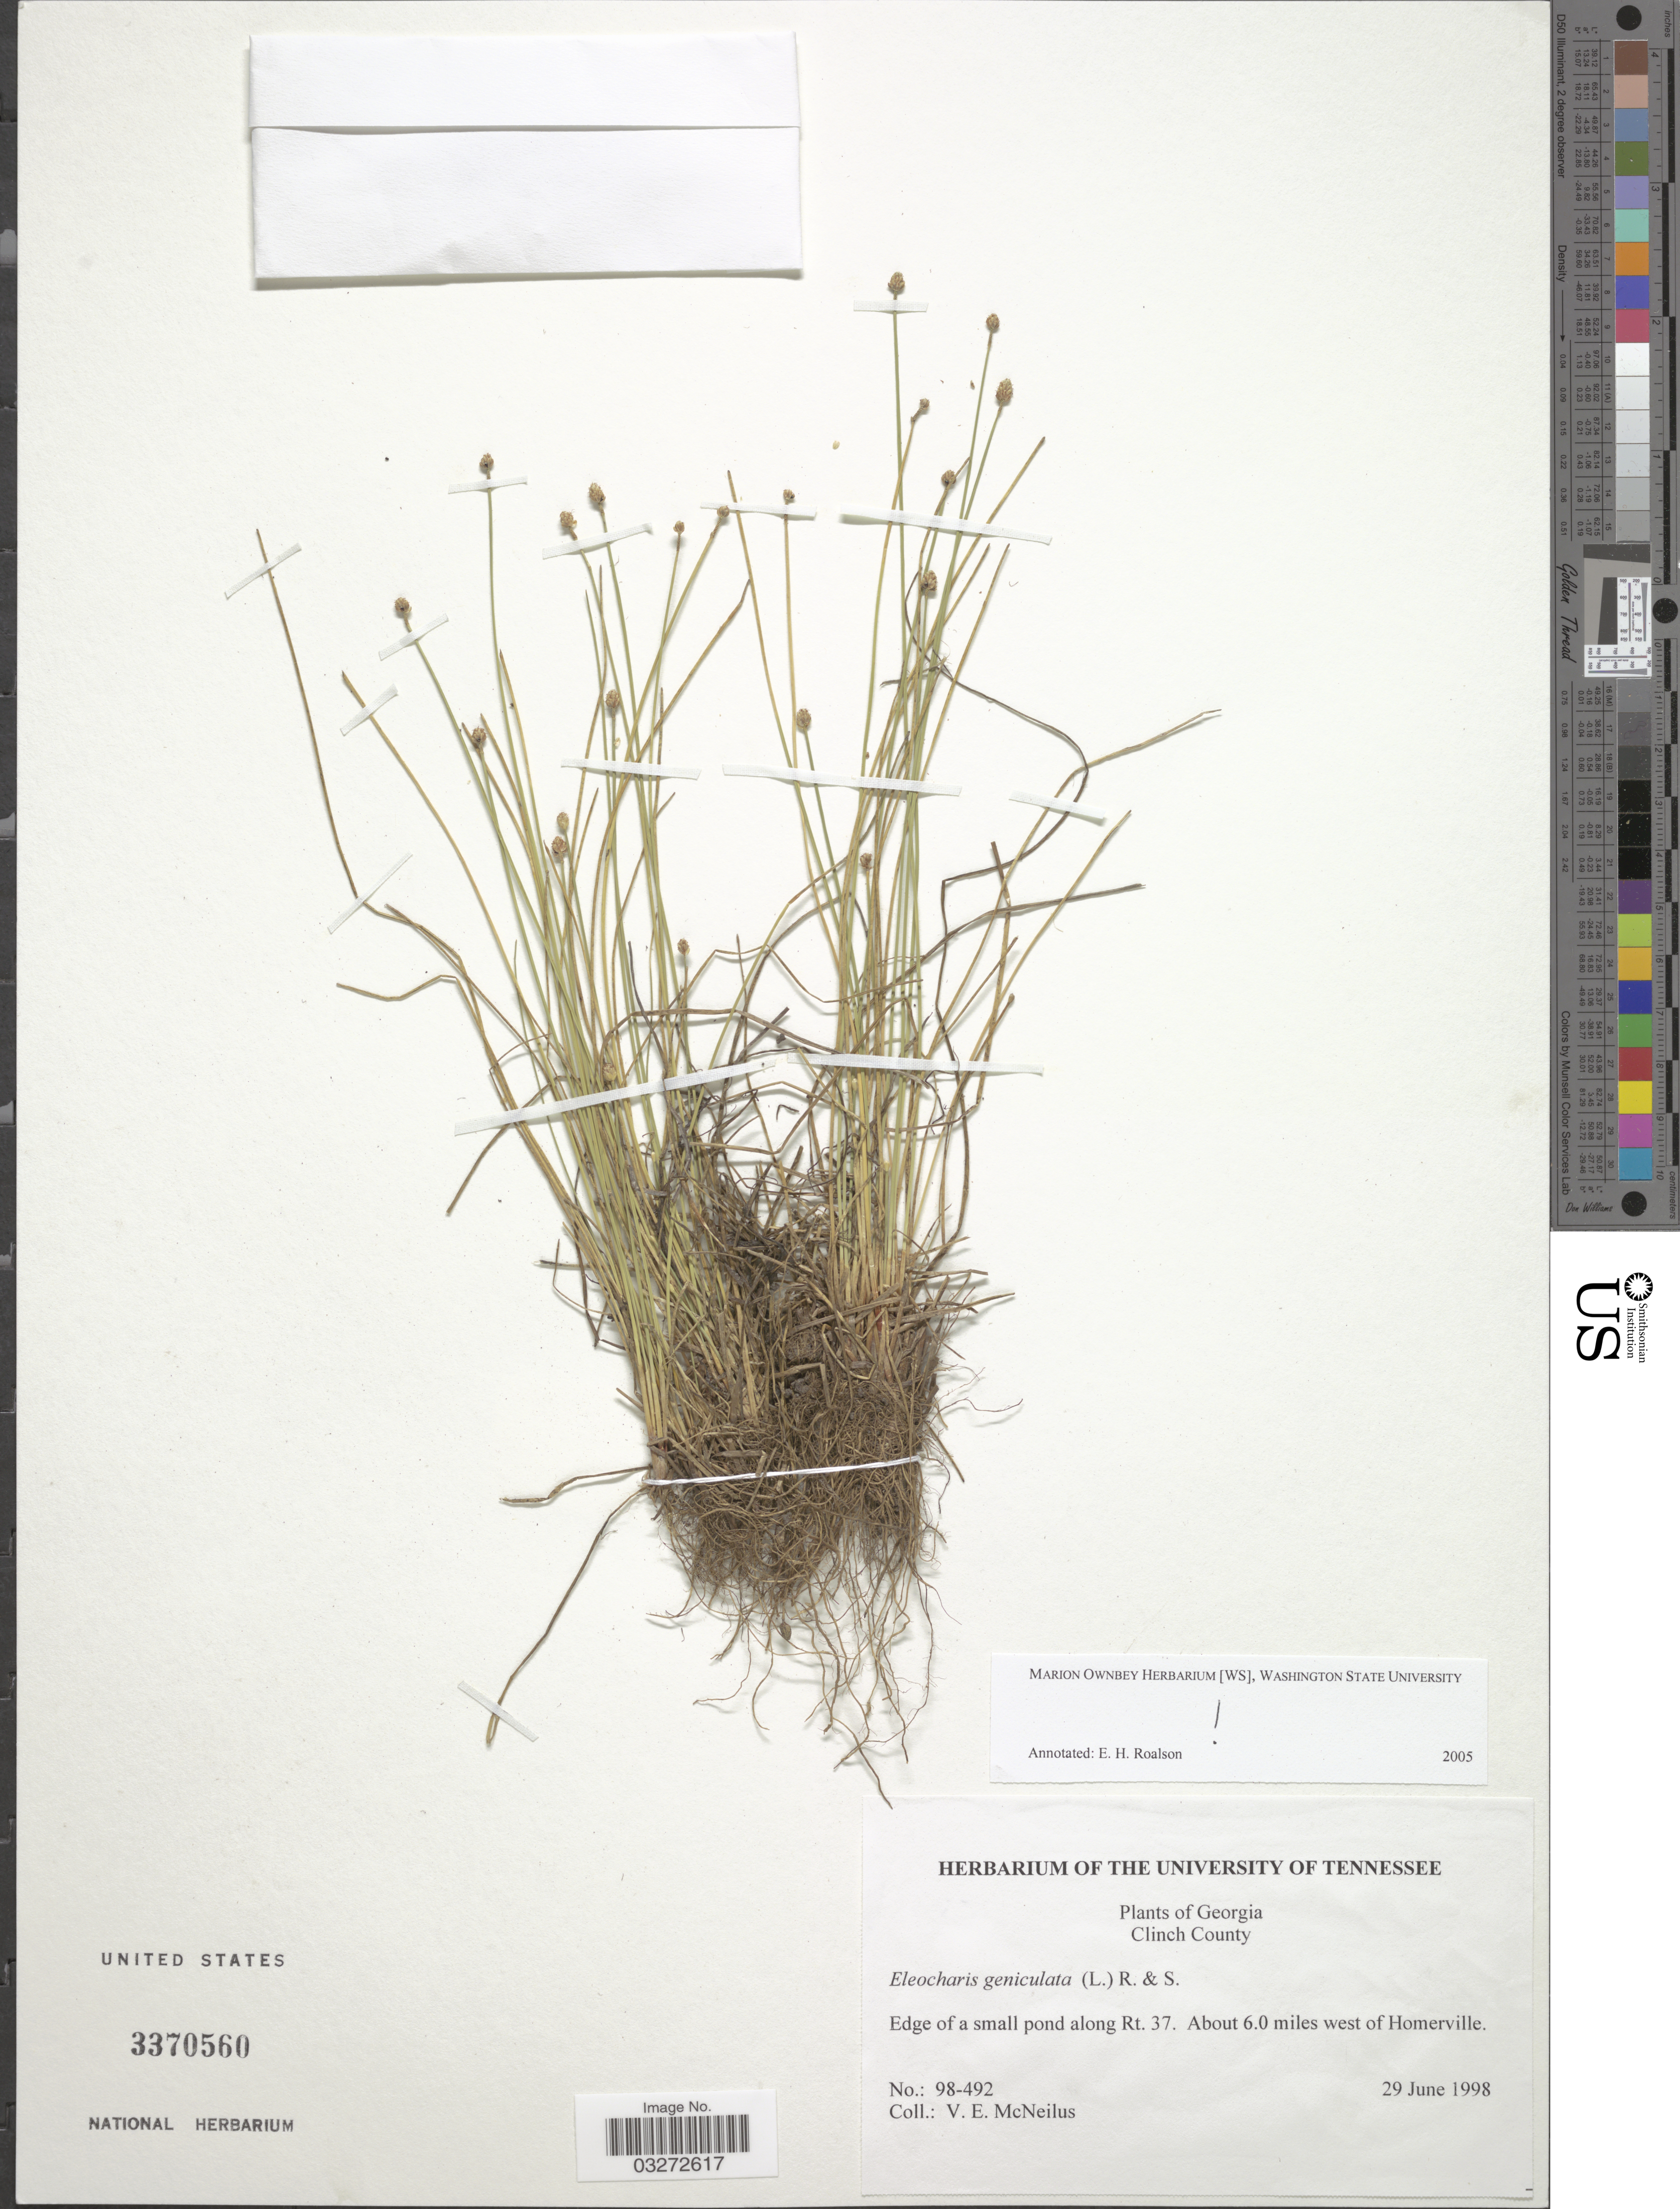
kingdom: Plantae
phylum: Tracheophyta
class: Liliopsida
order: Poales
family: Cyperaceae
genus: Eleocharis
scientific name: Eleocharis geniculata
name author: (L.) Roem. & Schult.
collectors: V. Mcneilus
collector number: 98-492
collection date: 1998-06-29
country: United States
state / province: Georgia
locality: Clinch County. Edge of a small pond along Rt. 37. About 6.0 miles west of Homerville.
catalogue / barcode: US 3370560